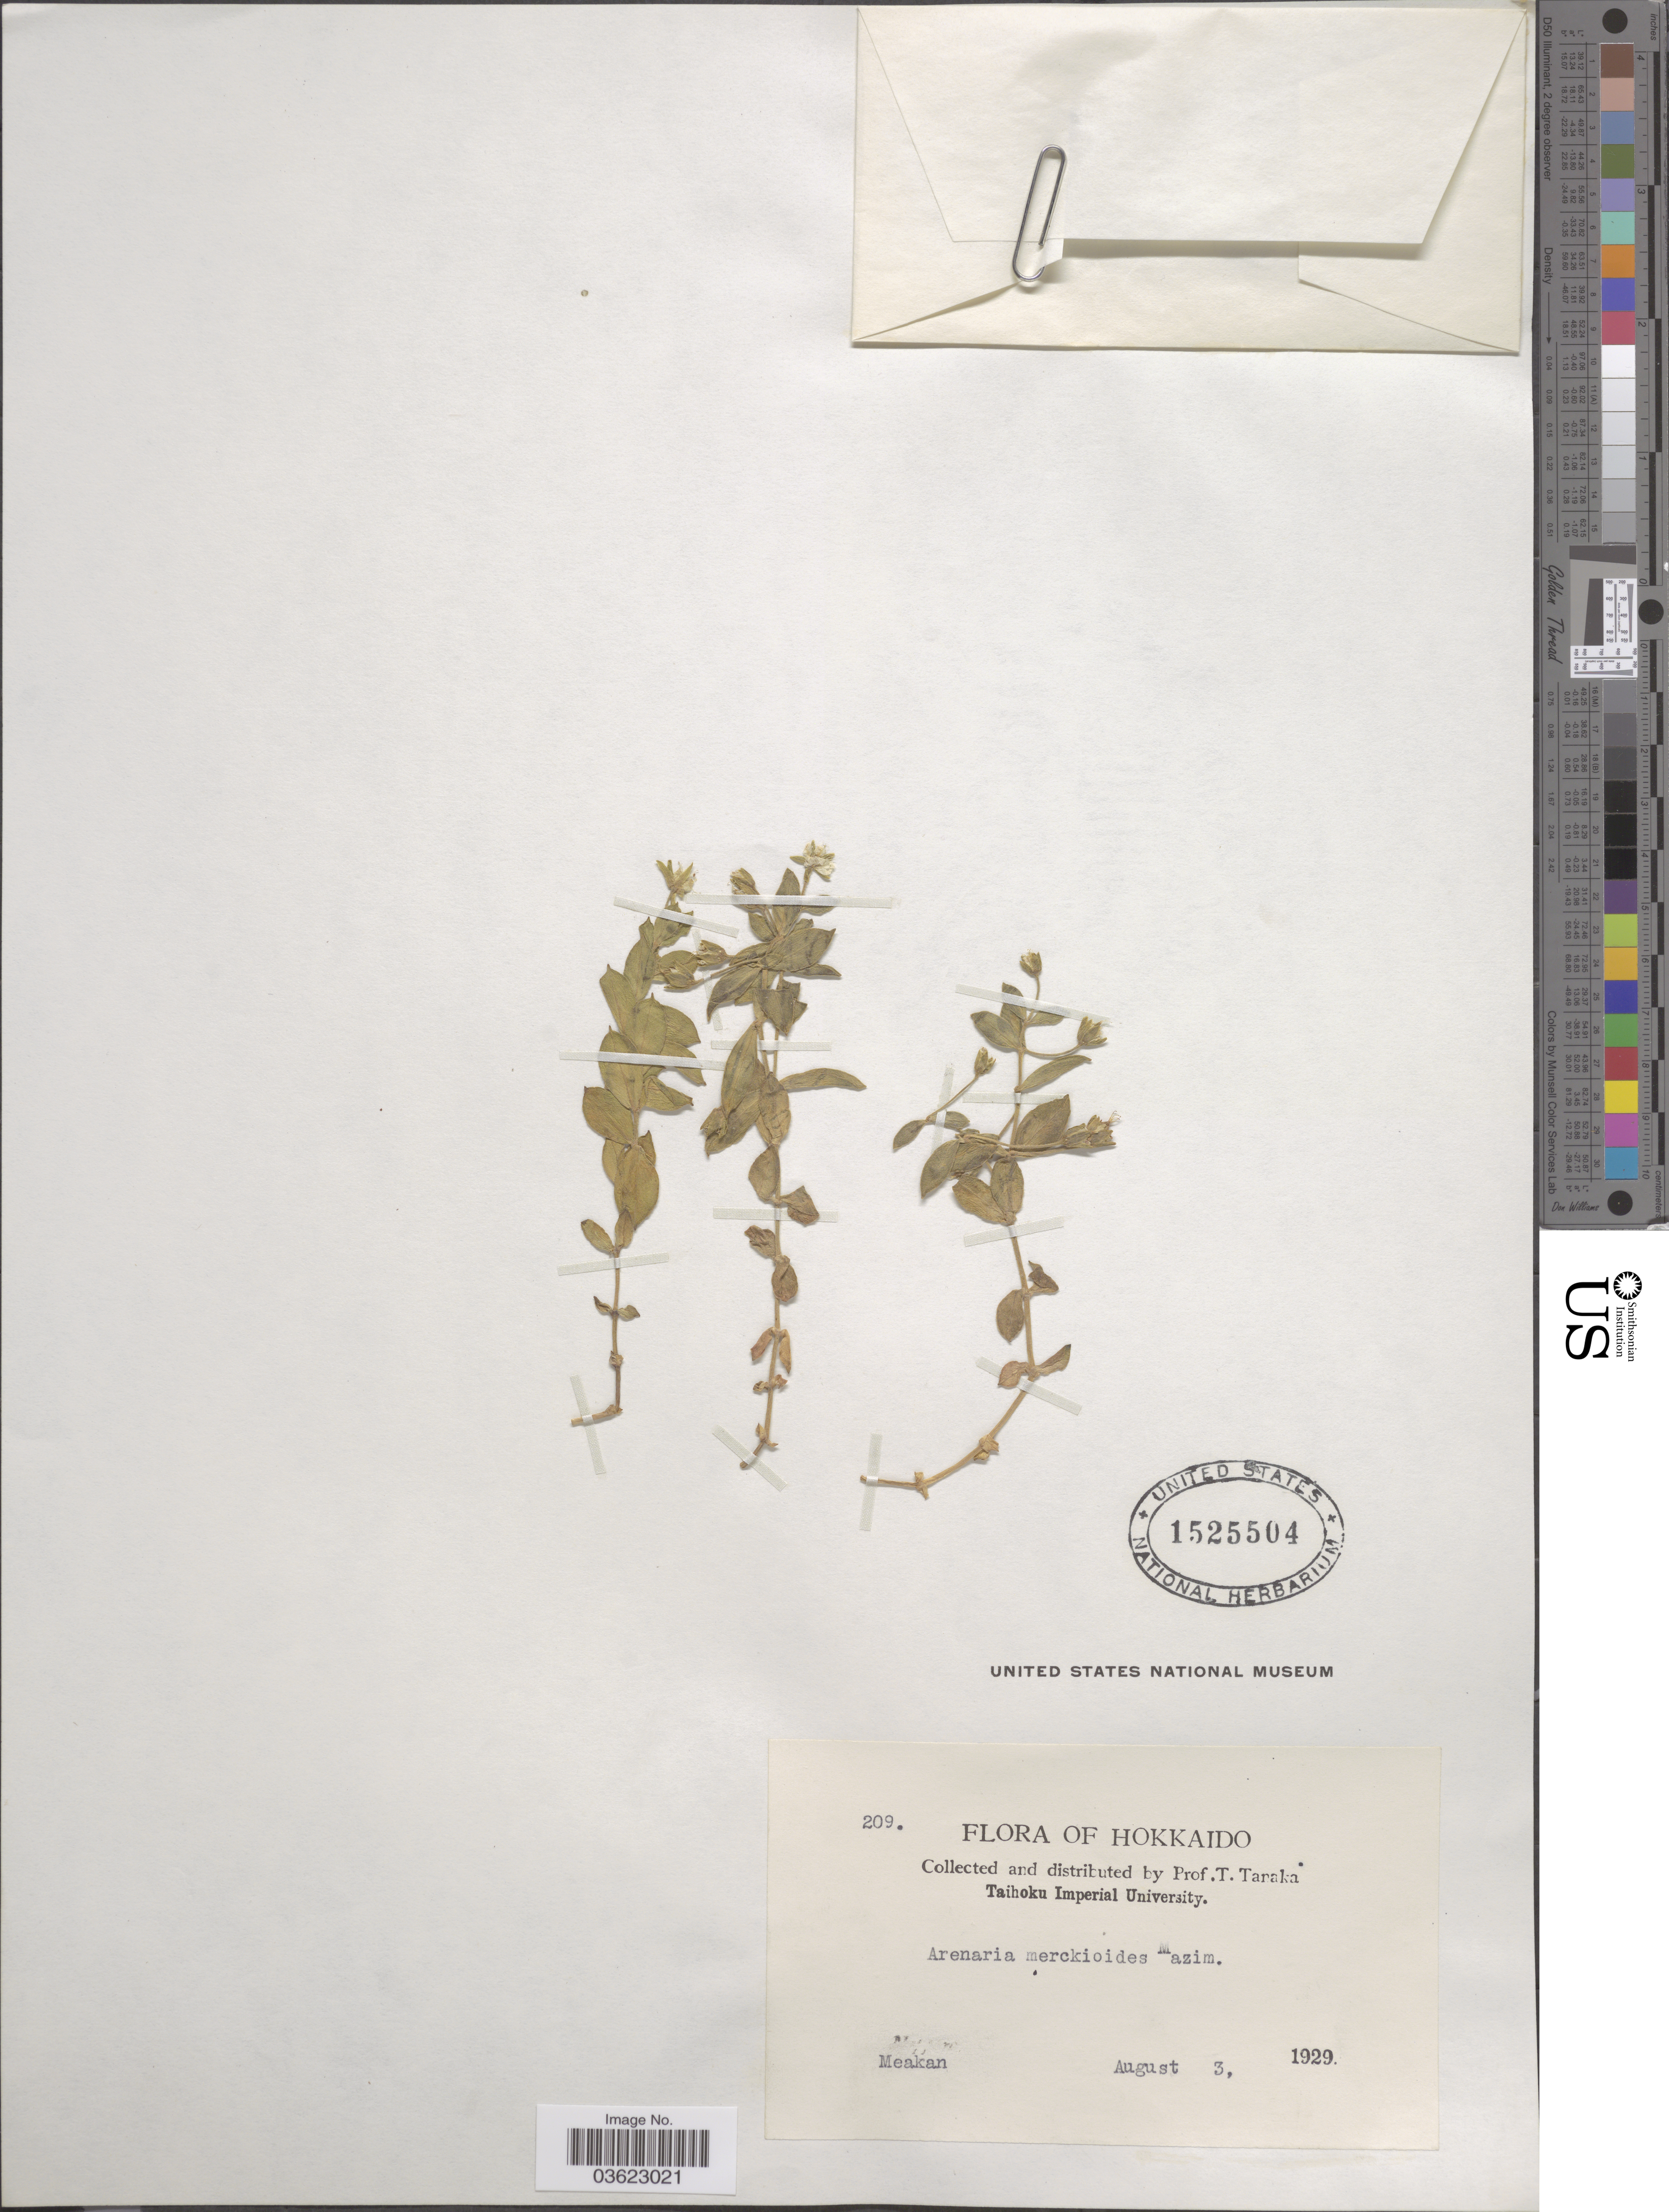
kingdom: Plantae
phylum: Tracheophyta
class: Magnoliopsida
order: Caryophyllales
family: Caryophyllaceae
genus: Arenaria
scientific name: Arenaria merckioides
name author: Maxim.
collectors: T. Tanaka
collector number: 209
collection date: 1929-08-03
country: Japan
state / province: Hokkaidō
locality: Meakan.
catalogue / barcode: US 1525504